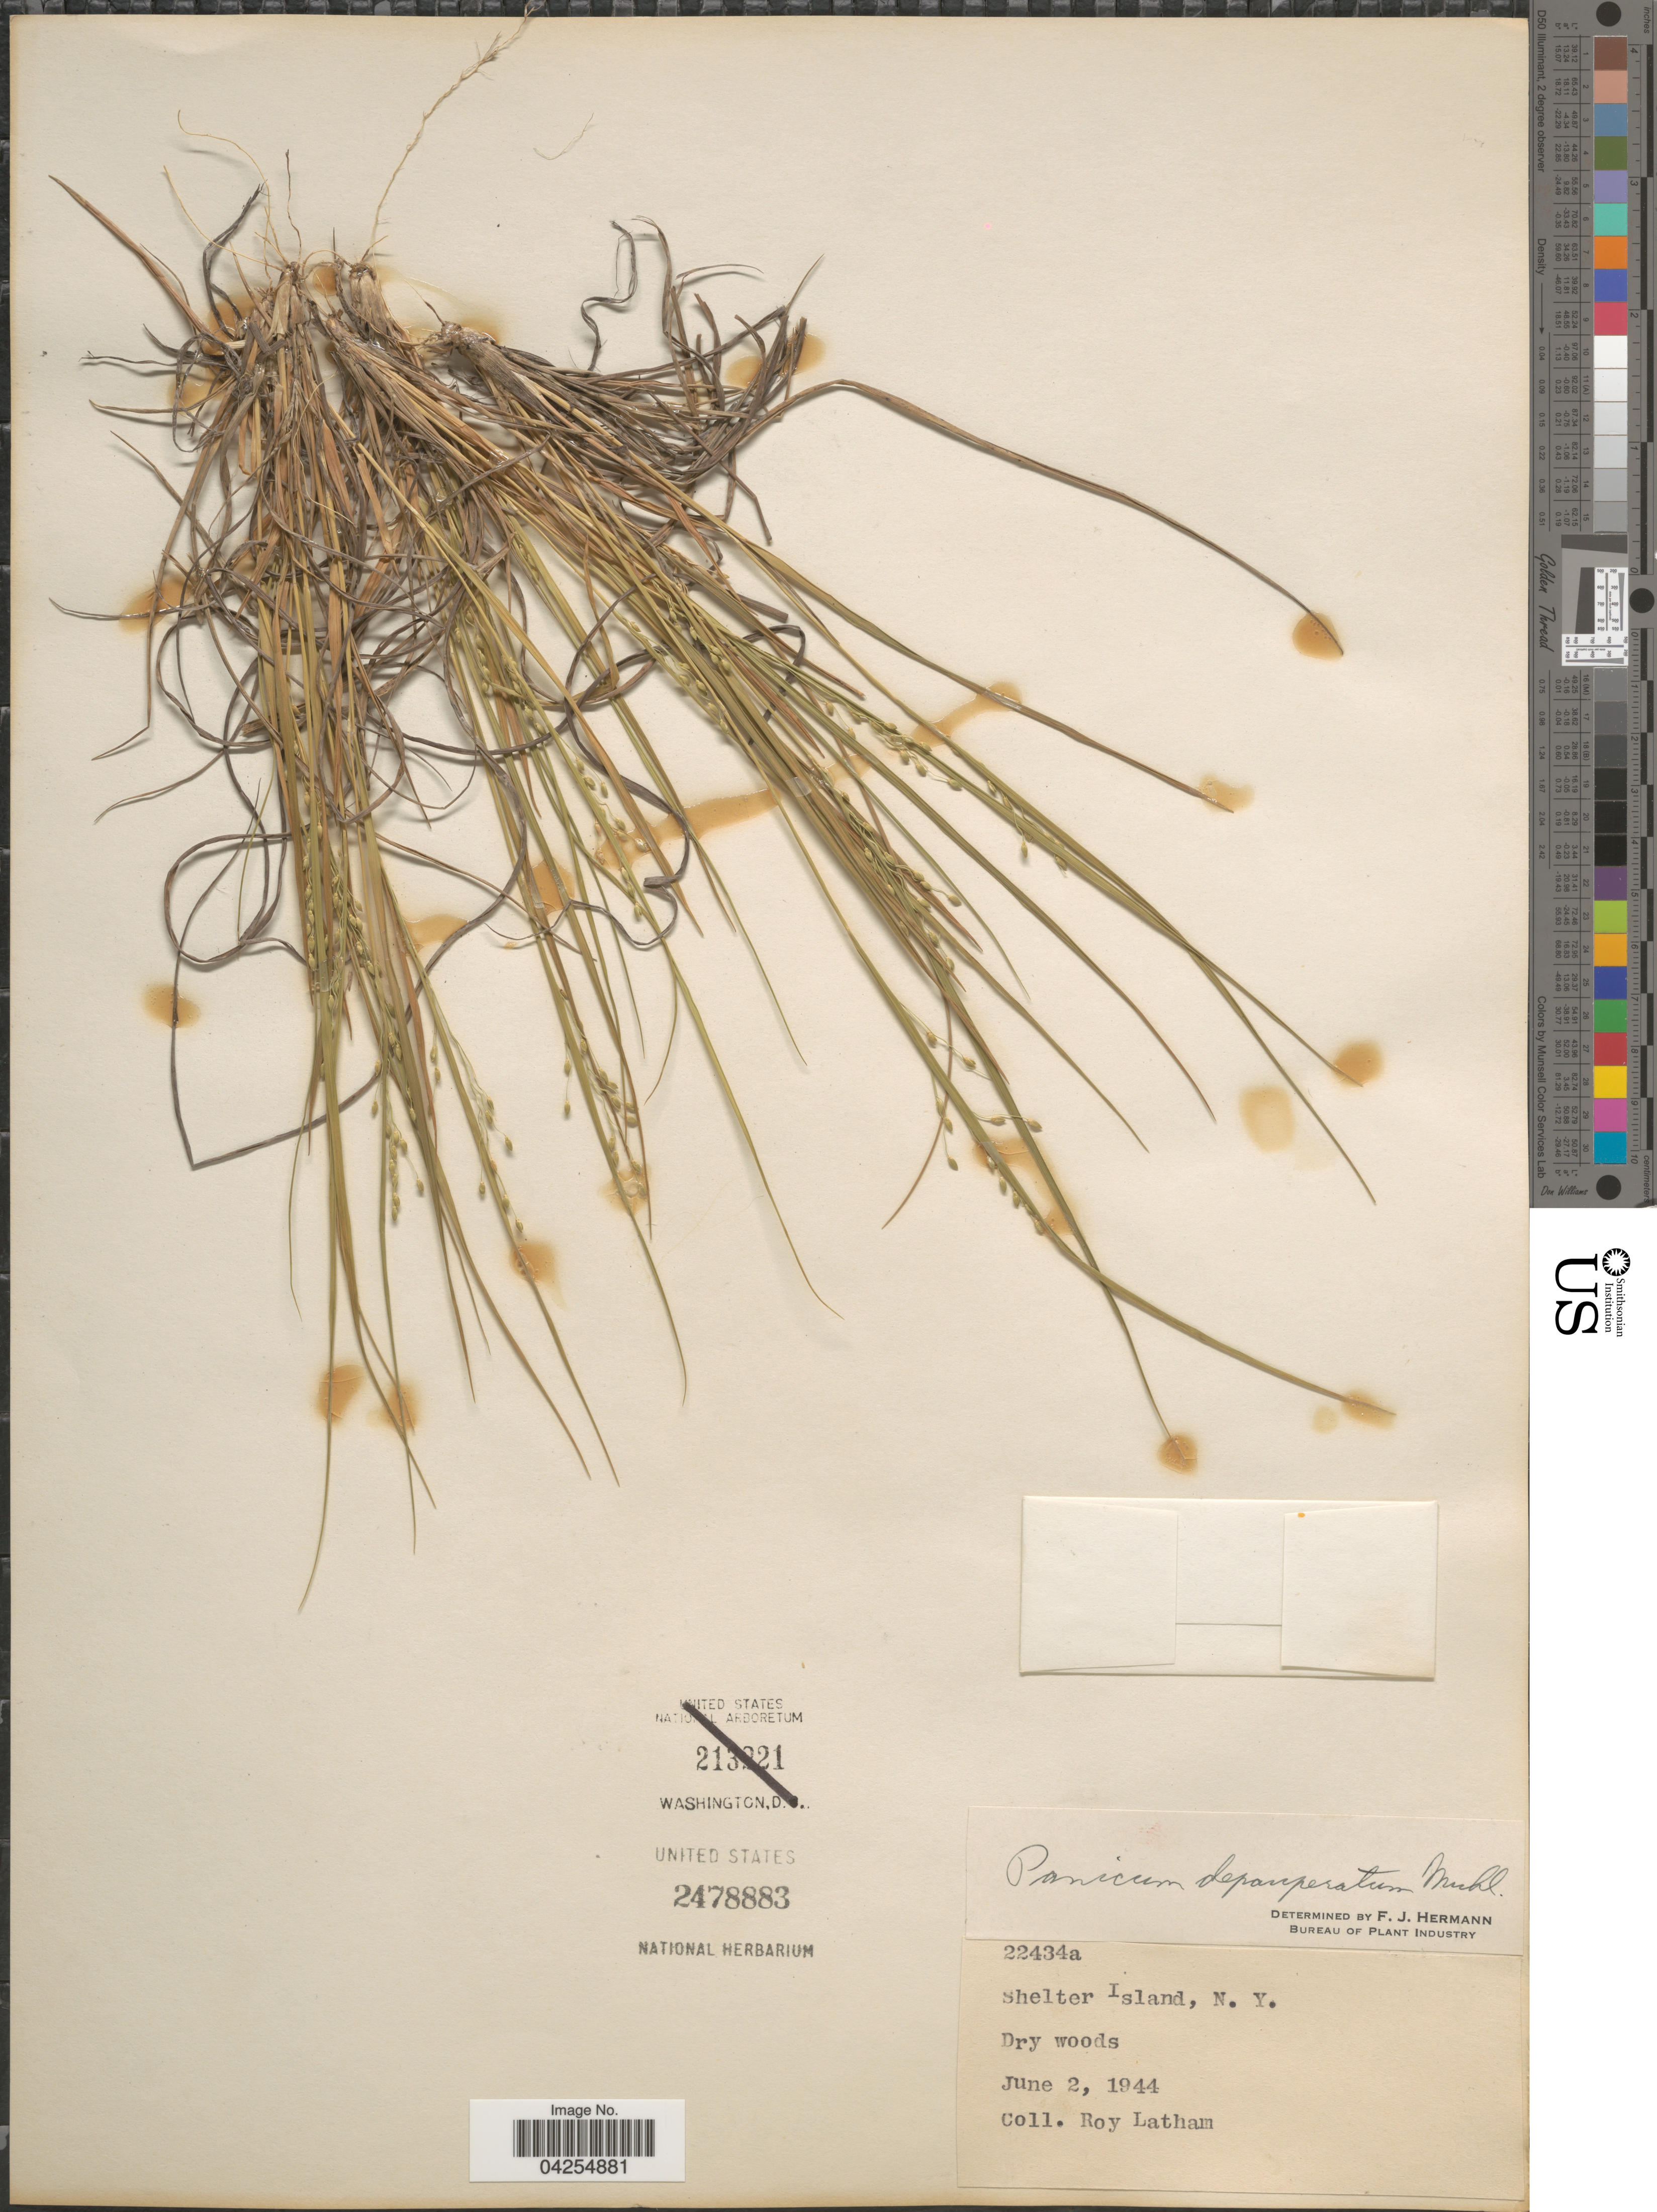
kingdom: Plantae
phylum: Tracheophyta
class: Liliopsida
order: Poales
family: Poaceae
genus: Dichanthelium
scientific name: Dichanthelium depauperatum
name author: (Muhl.) Gould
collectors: R. Latham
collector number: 22434a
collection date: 1944-06-02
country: United States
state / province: New York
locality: Shelter Island.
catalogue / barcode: US 2478883